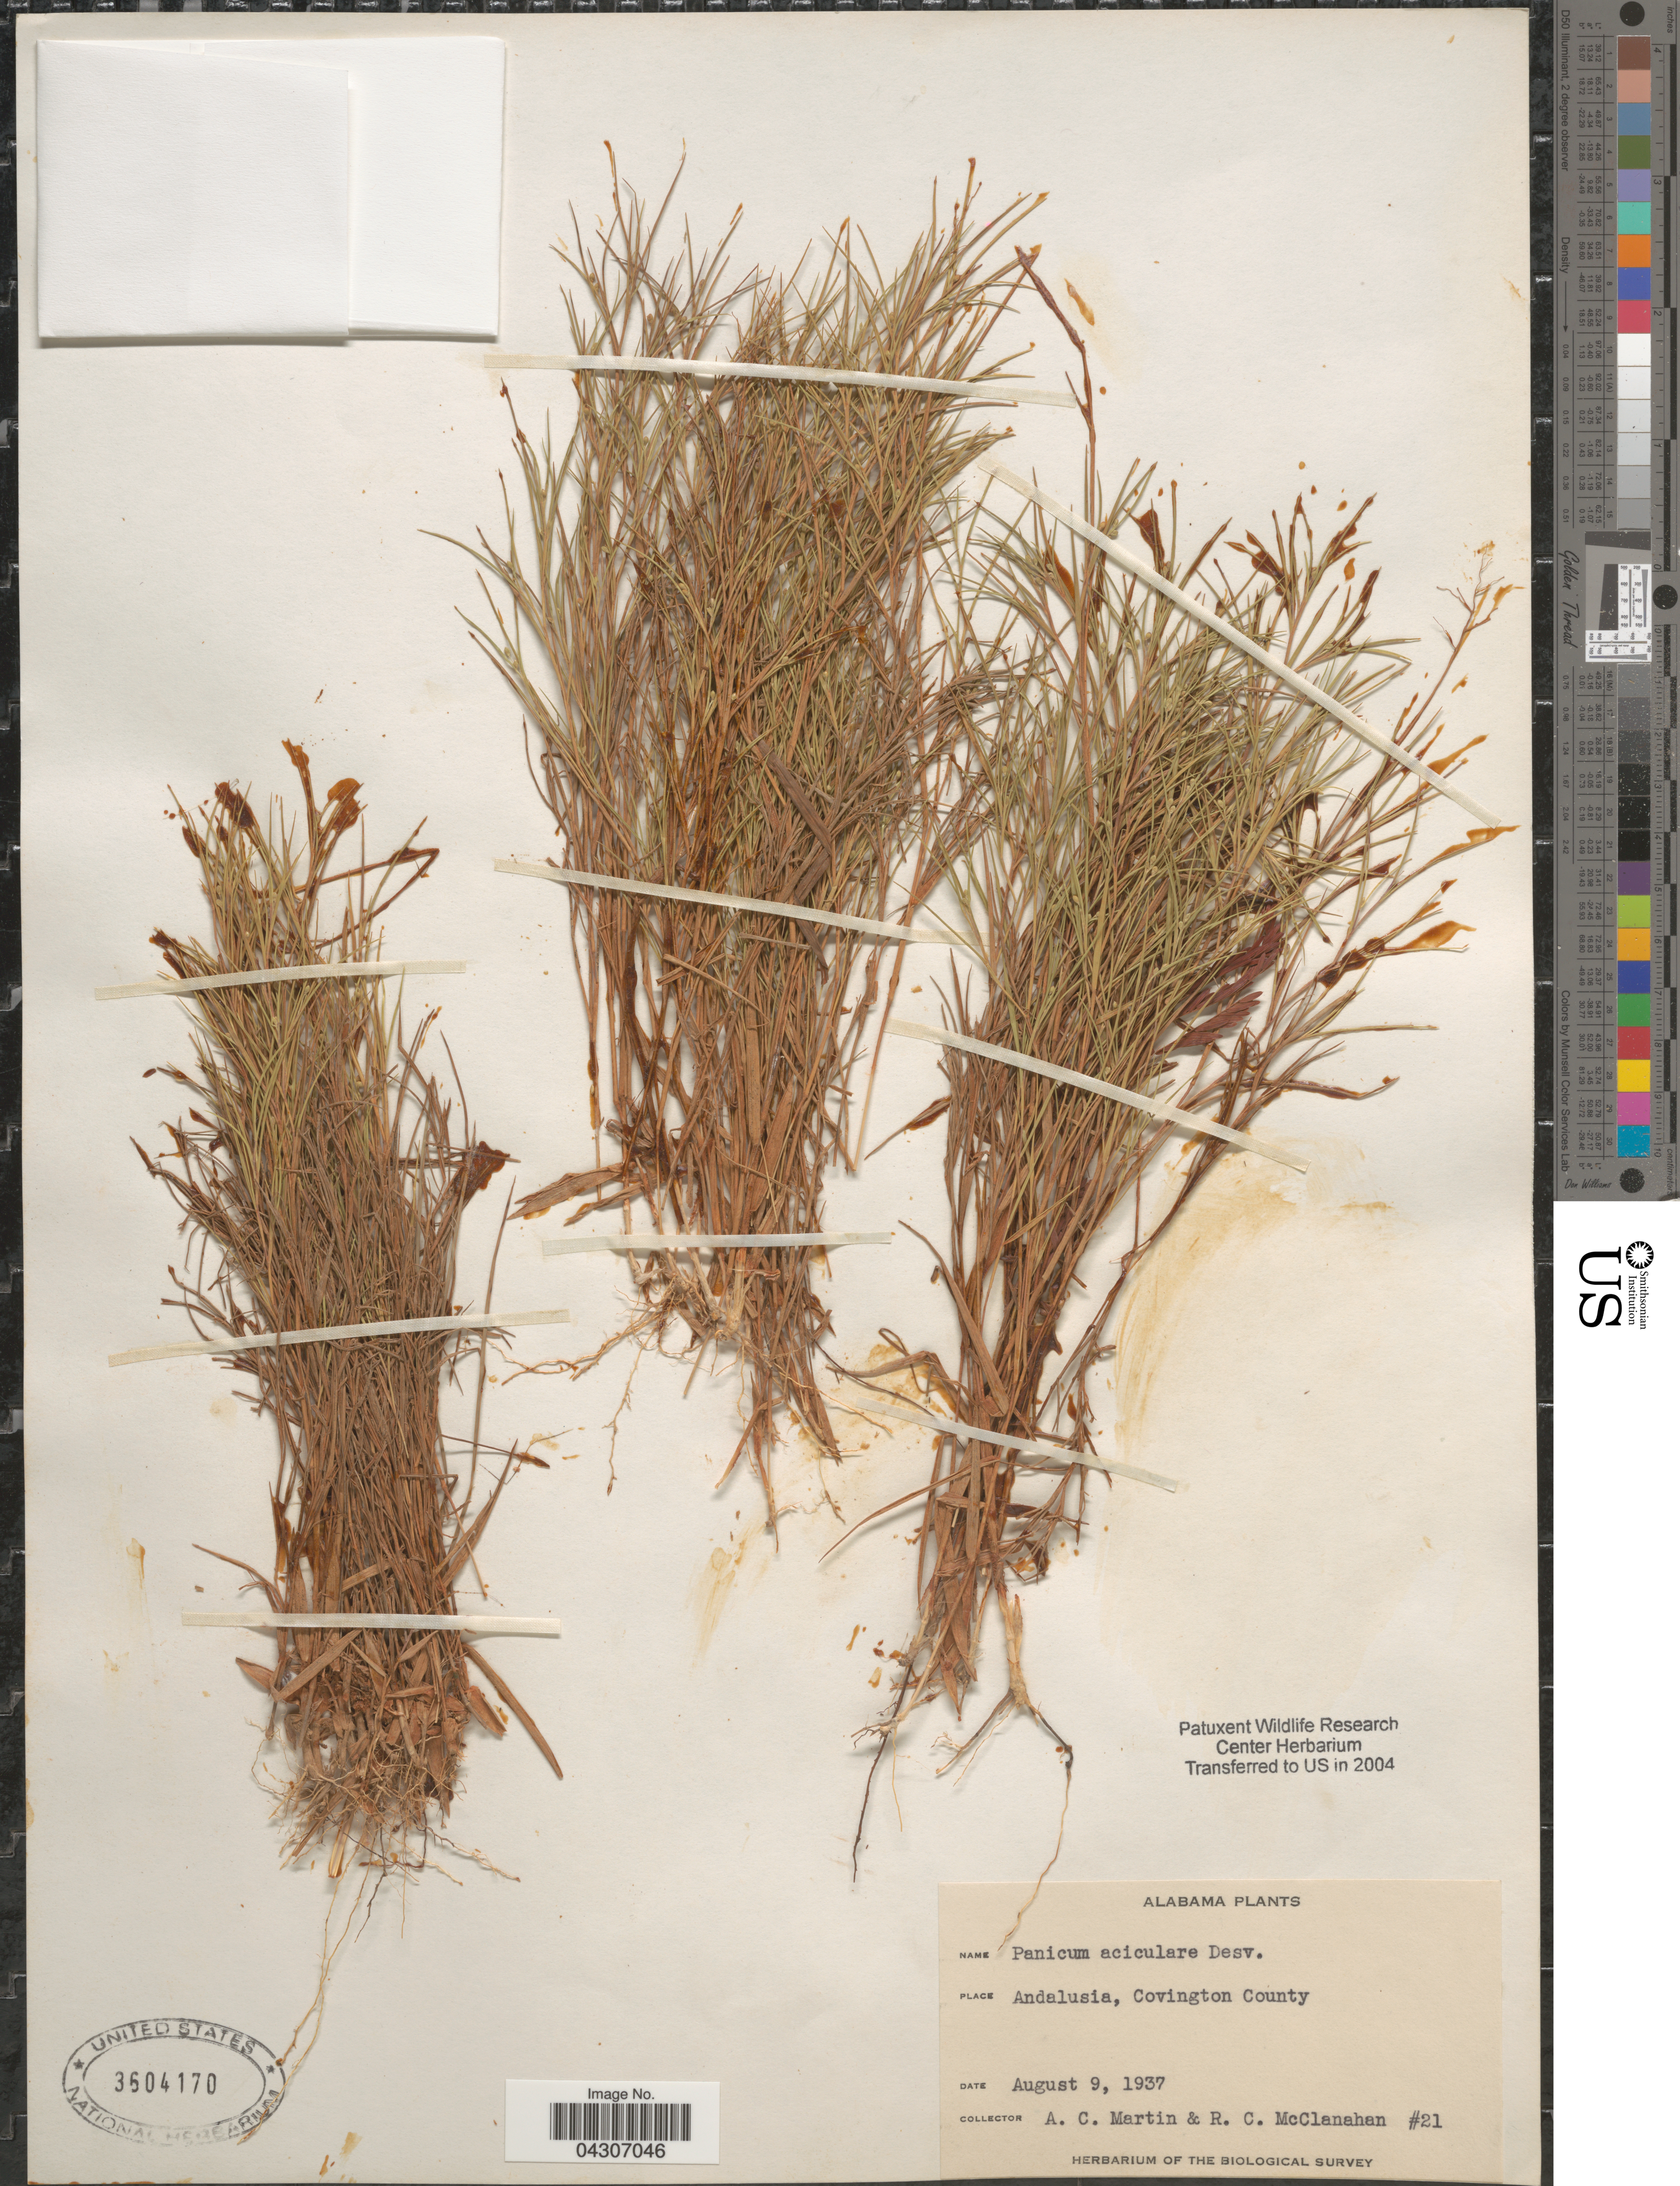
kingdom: Plantae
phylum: Tracheophyta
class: Liliopsida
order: Poales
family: Poaceae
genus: Dichanthelium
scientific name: Dichanthelium aciculare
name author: (Desv. ex Poir.) Gould & C.A. Clark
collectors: A. C. Martin & R. McClanahan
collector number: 21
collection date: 1937-08-09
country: United States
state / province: Alabama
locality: Andalusia, Covington County. The Biological Survey.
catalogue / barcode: US 3604170